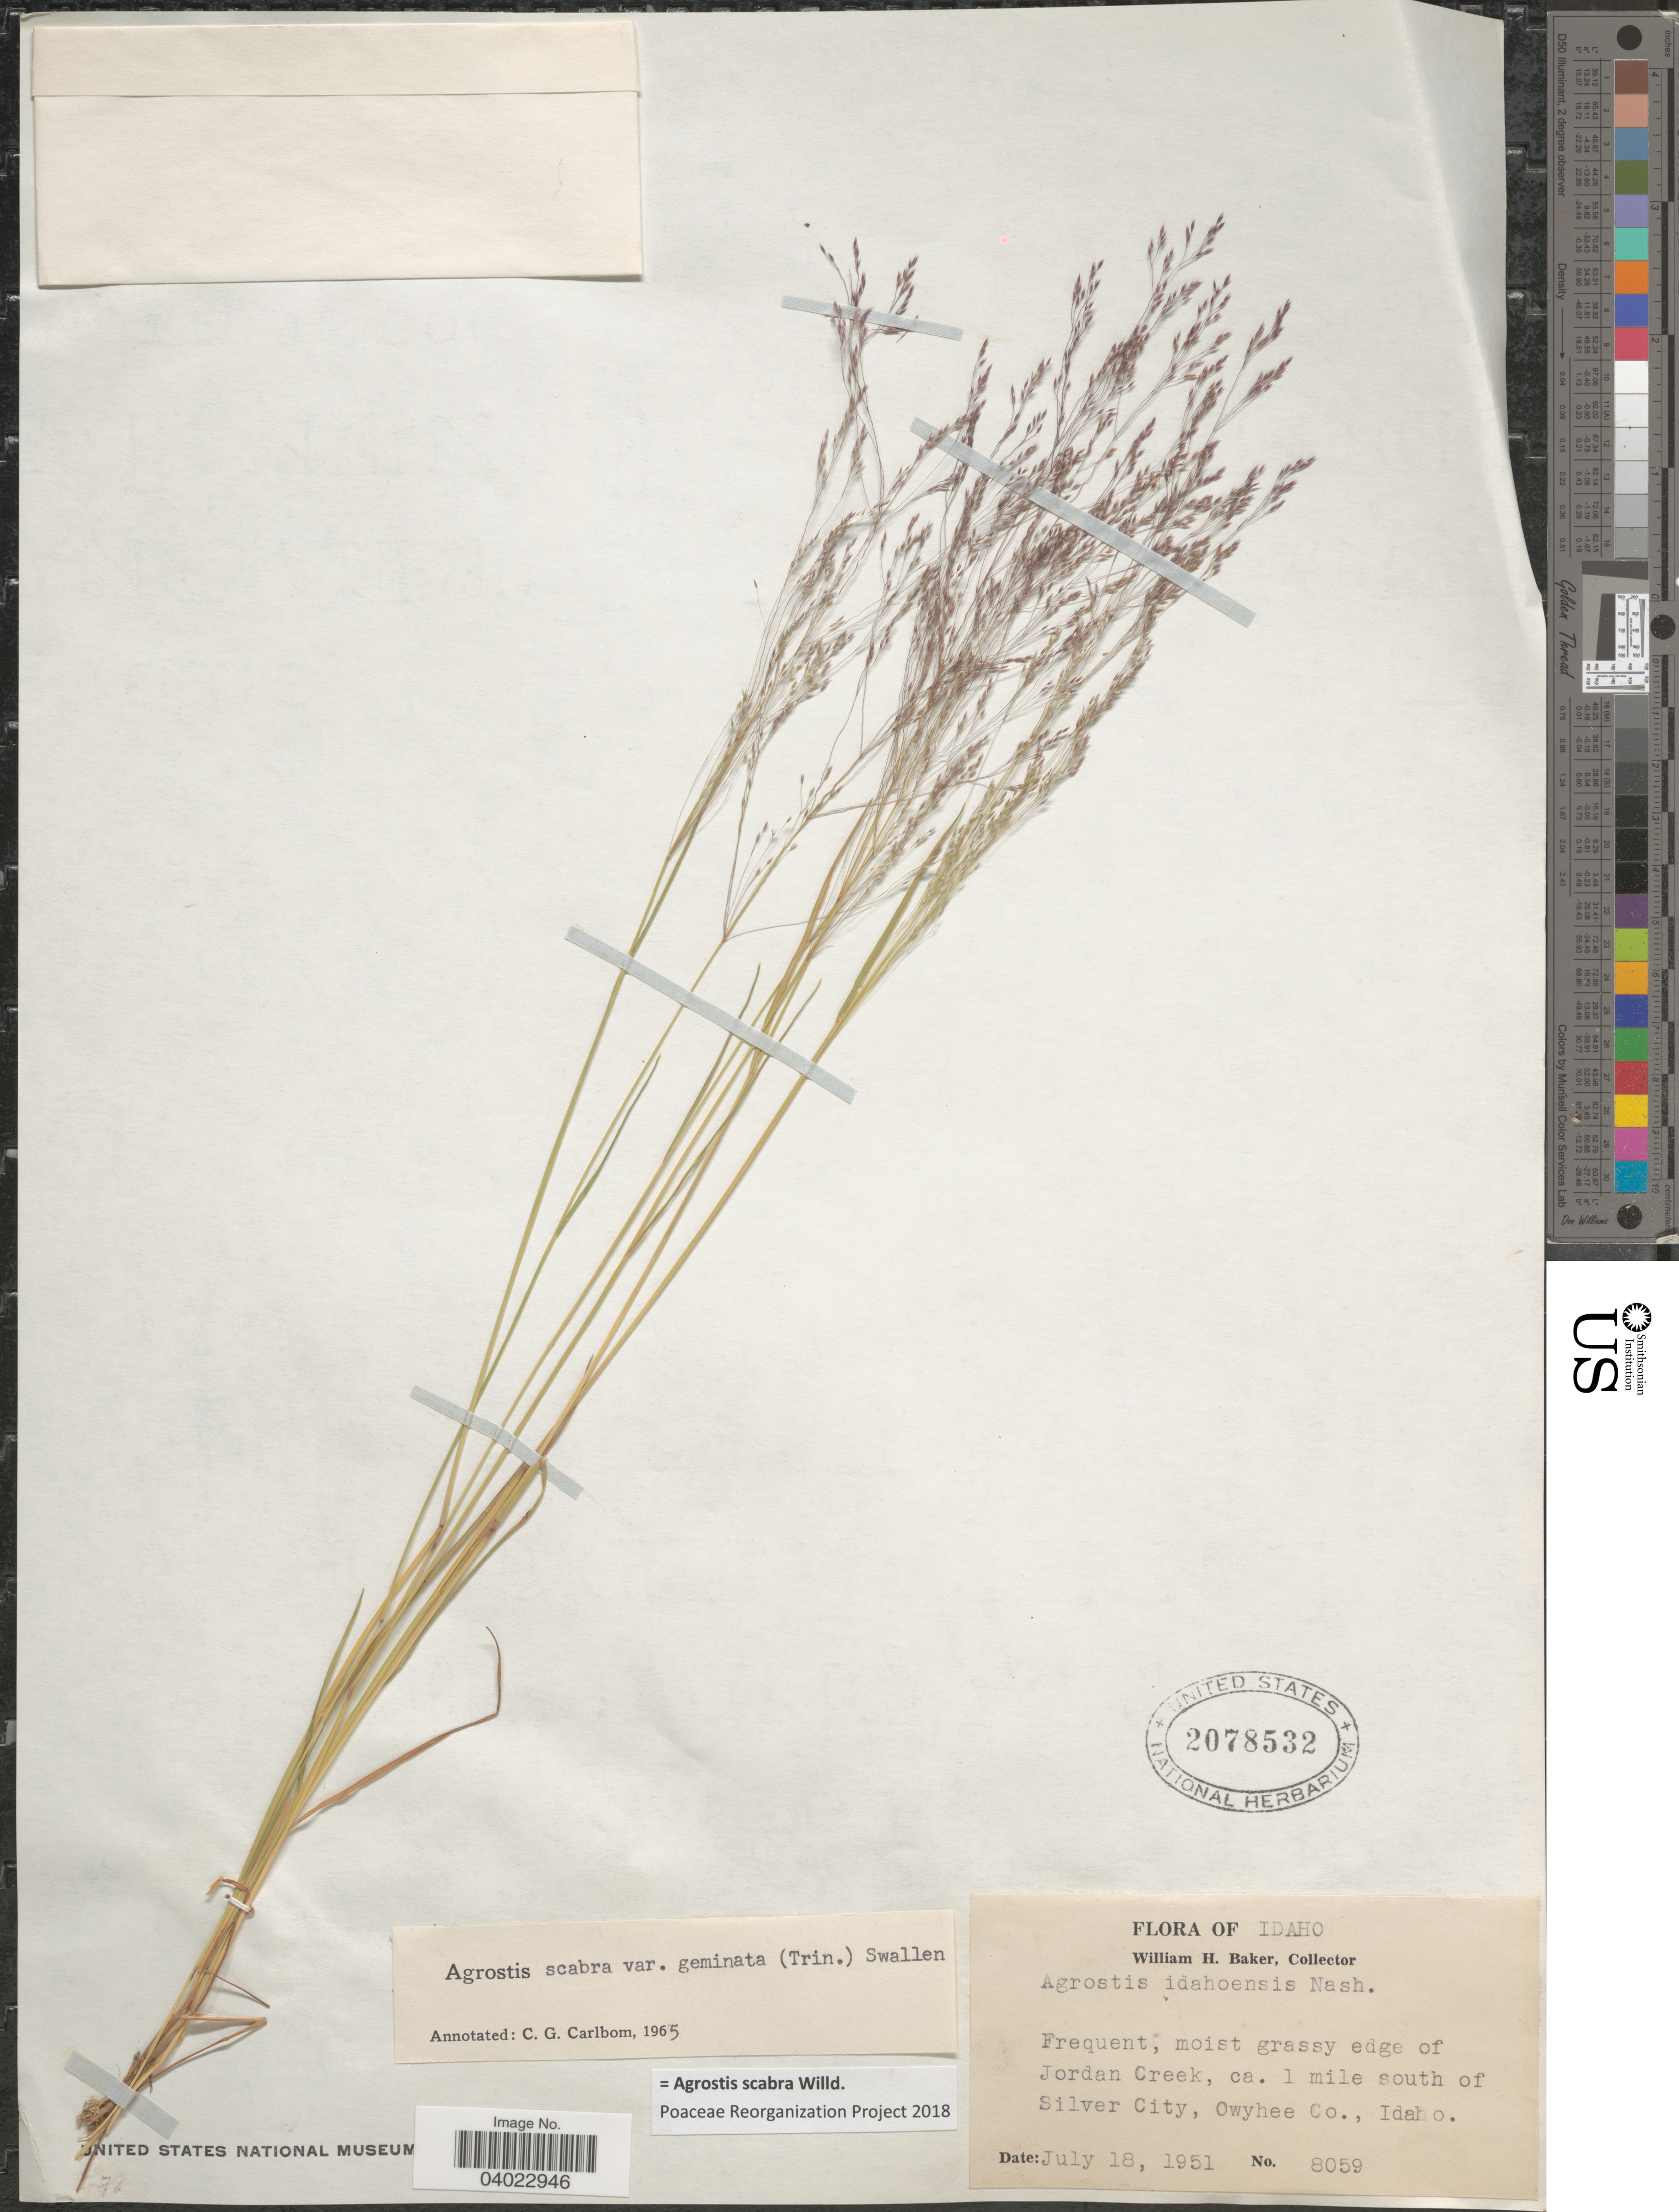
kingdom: Plantae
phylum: Tracheophyta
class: Liliopsida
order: Poales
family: Poaceae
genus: Agrostis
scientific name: Agrostis scabra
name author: Willd.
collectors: W. H. Baker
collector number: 8059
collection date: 1951-07-18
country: United States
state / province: Idaho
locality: Edge of Jordan Creek, ca. 1 mile south of Silver City, Owyhee Co.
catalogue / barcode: US 2078532